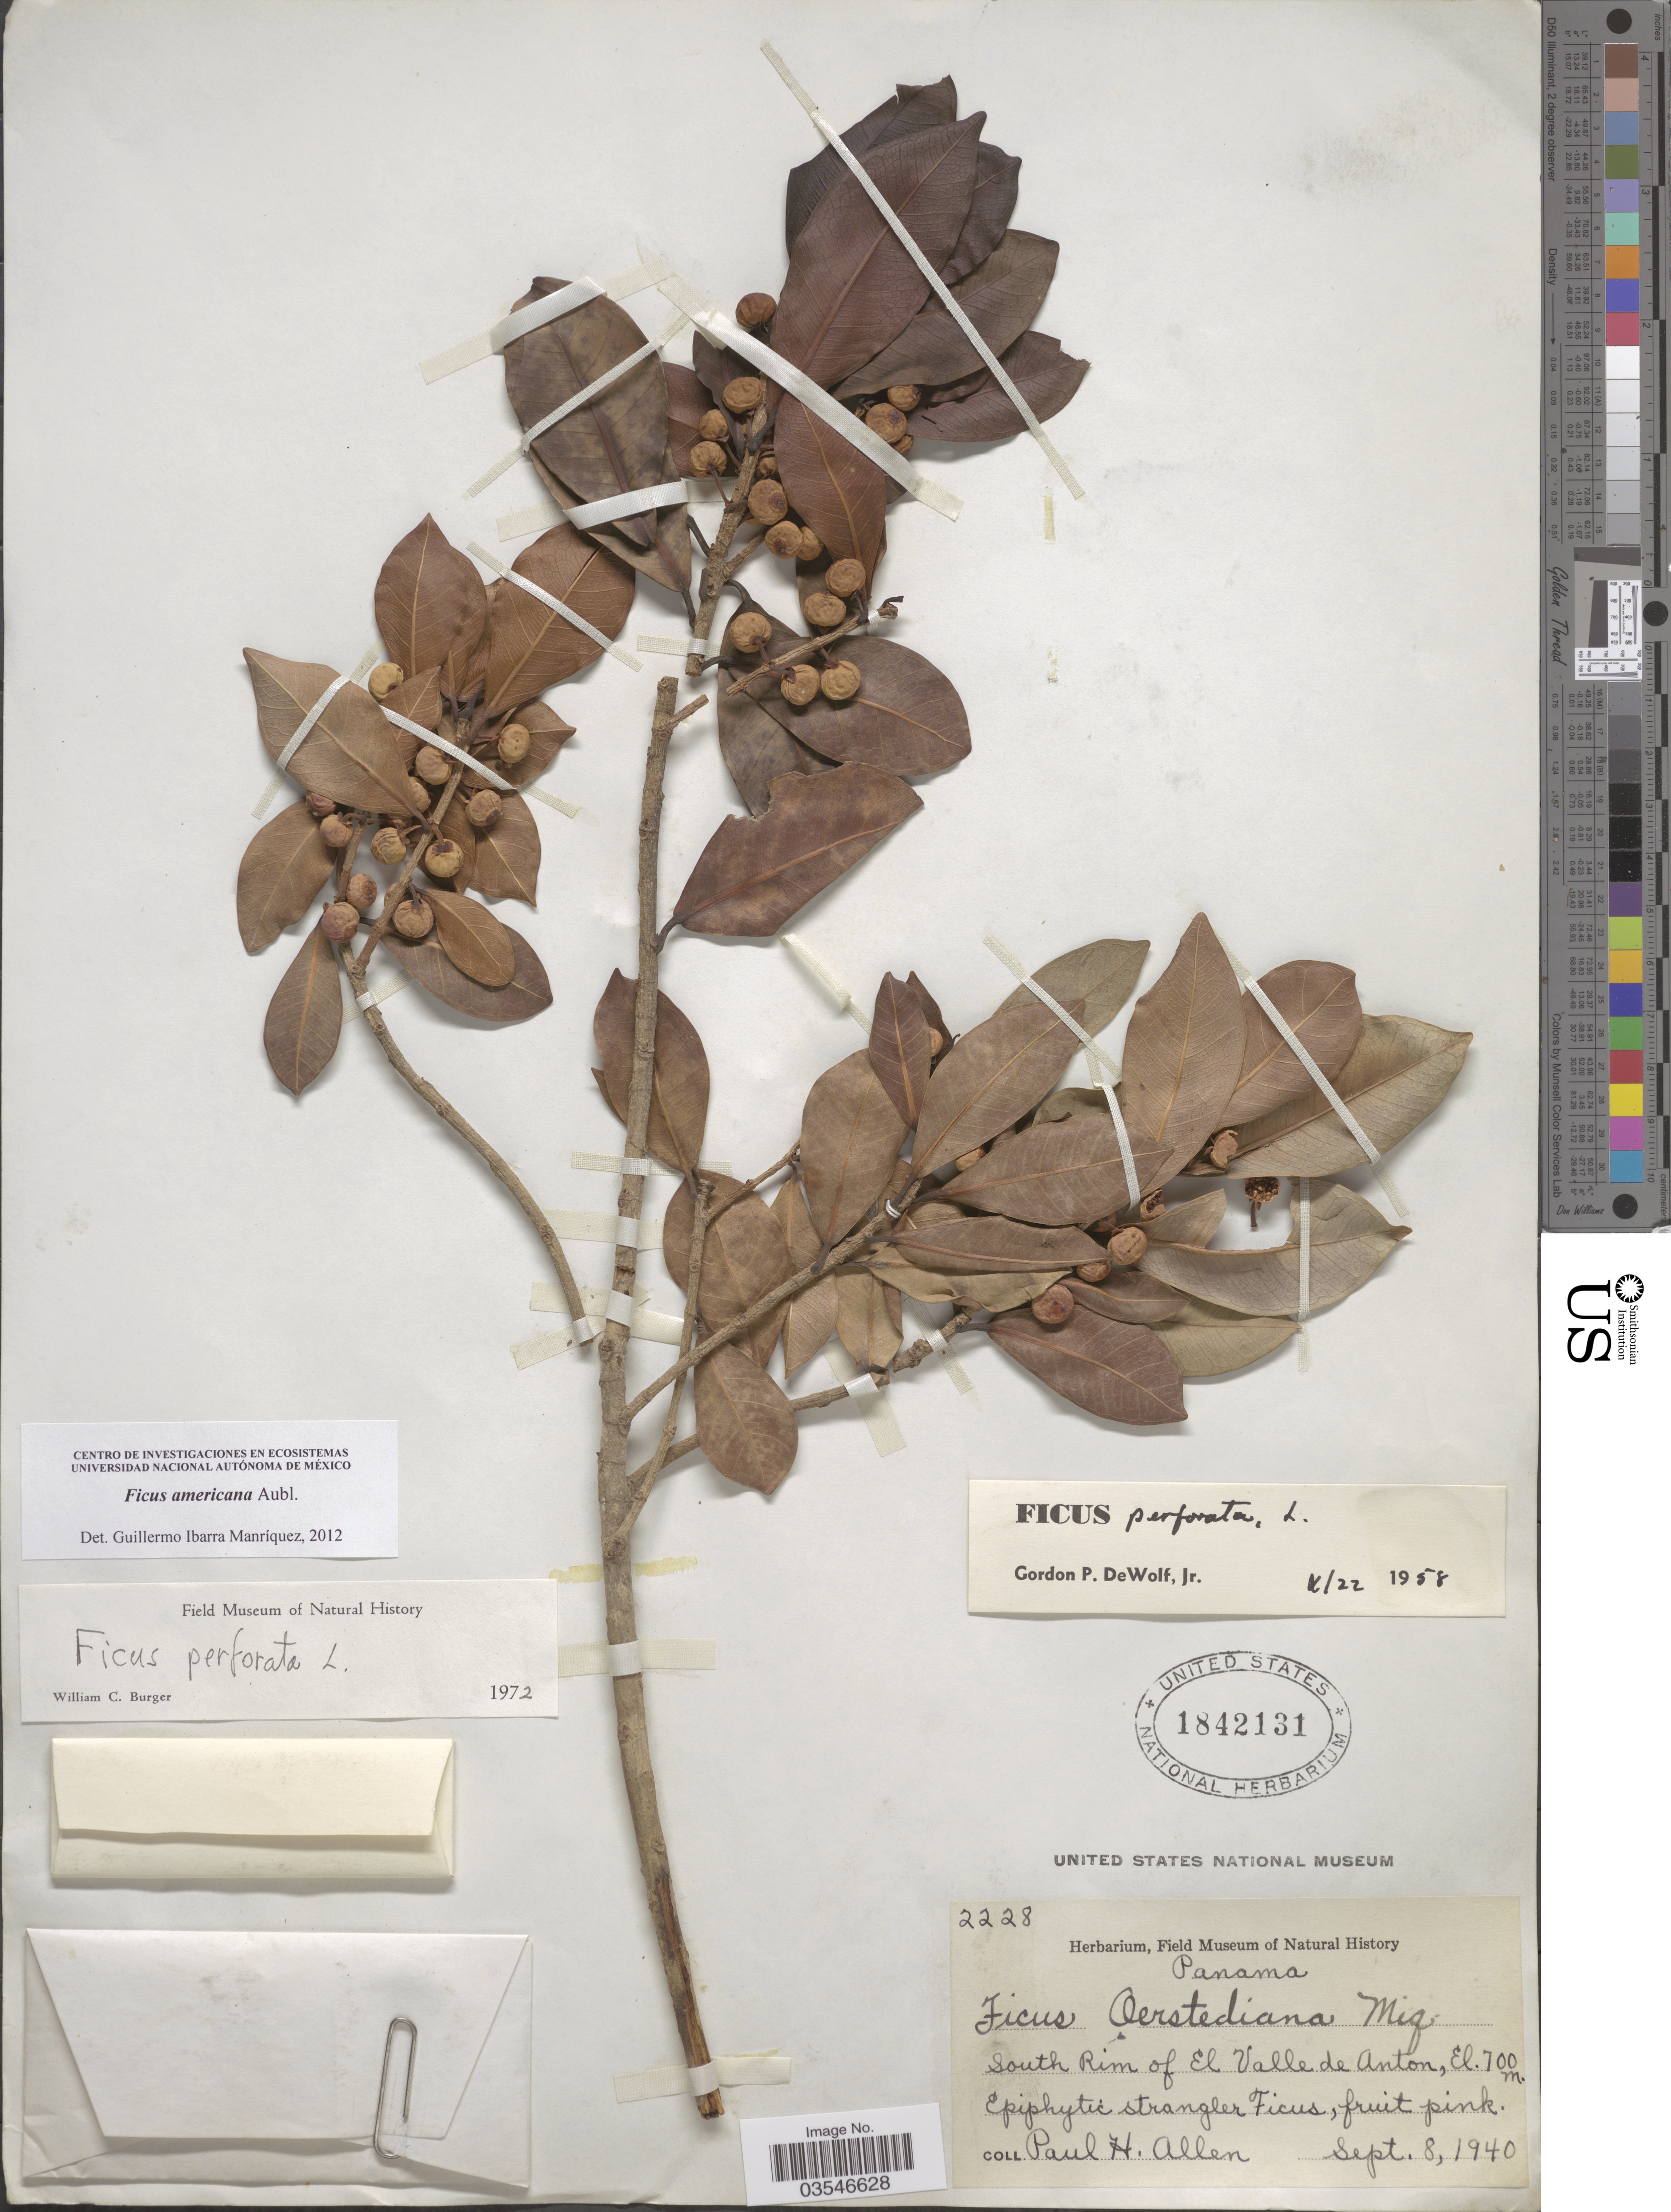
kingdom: Plantae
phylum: Tracheophyta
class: Magnoliopsida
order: Rosales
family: Moraceae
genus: Ficus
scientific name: Ficus americana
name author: Aubl.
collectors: P. H. Allen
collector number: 2228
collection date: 1940-09-08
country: Panama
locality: South Rim of El Valle de Anton.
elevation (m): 700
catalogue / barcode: US 1842131